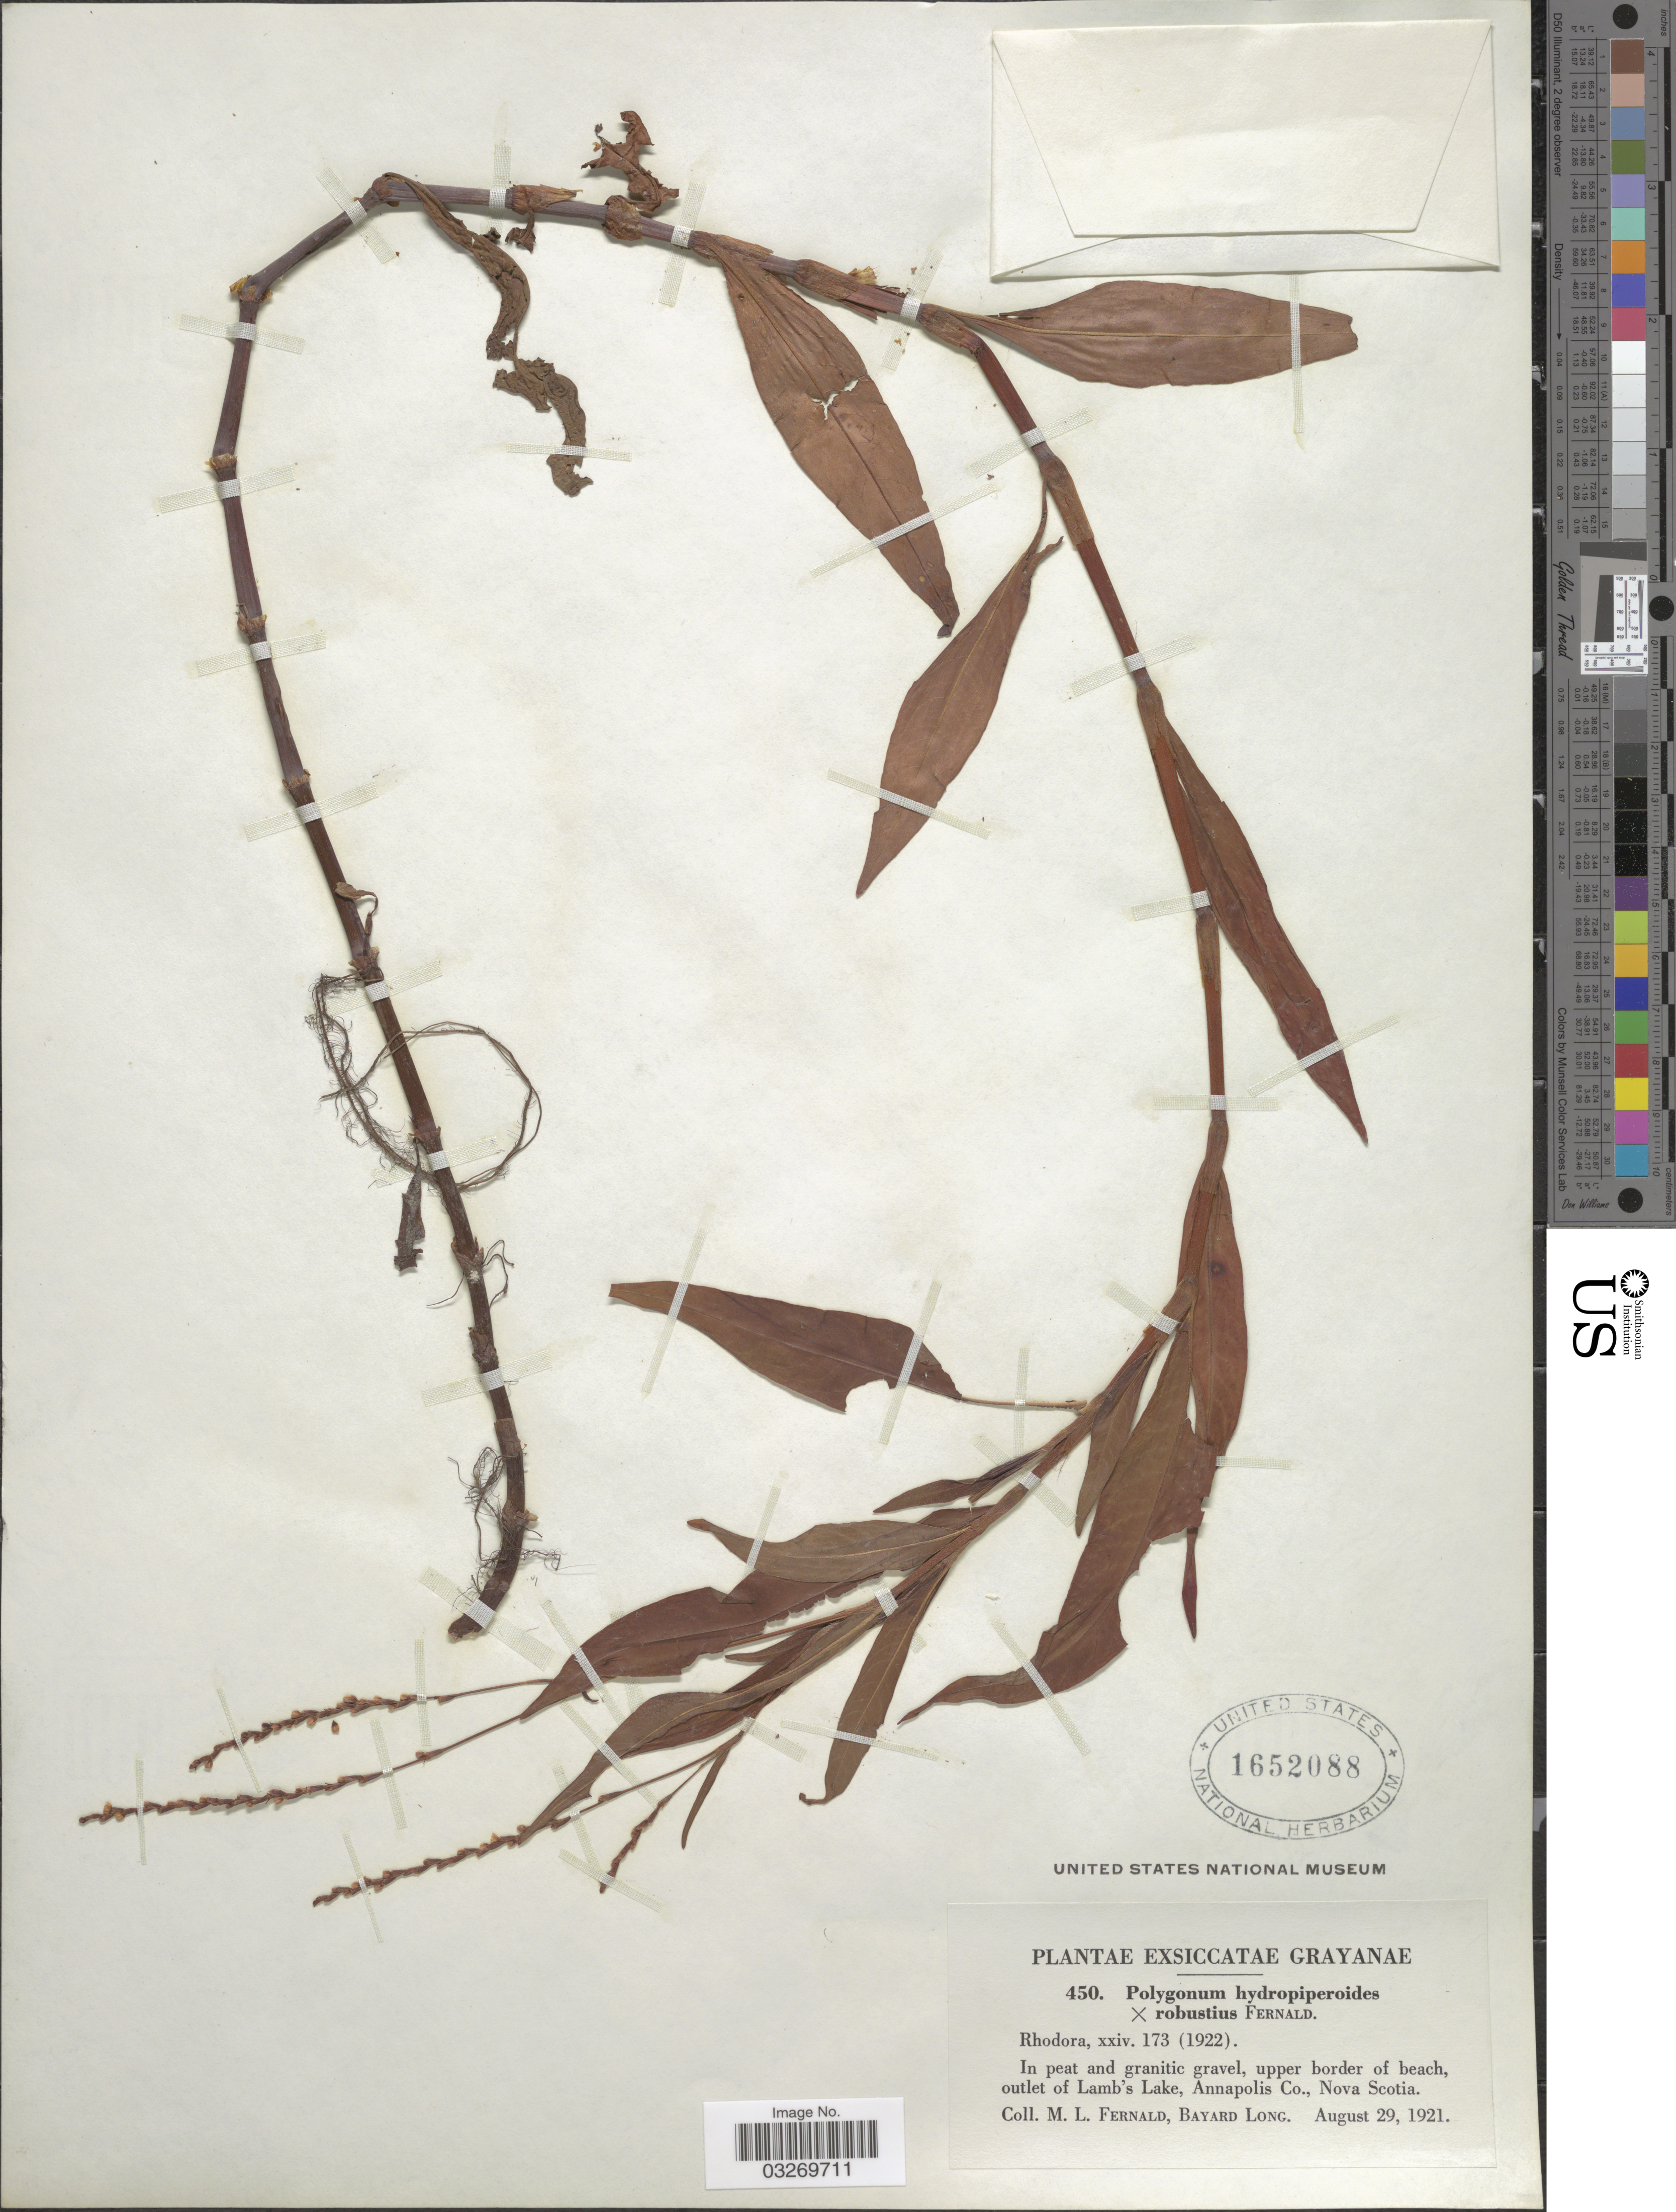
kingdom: Plantae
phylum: Tracheophyta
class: Magnoliopsida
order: Caryophyllales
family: Polygonaceae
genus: Polygonum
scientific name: Polygonum hydropiperoides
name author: Michx.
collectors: M. L. Fernald & B. Long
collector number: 450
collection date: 1921-08-29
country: Canada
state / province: Nova Scotia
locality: In peat and granitic gravel, upper border of beach, outlet of Lamb's Lake, Annapolis Co.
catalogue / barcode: US 1652088